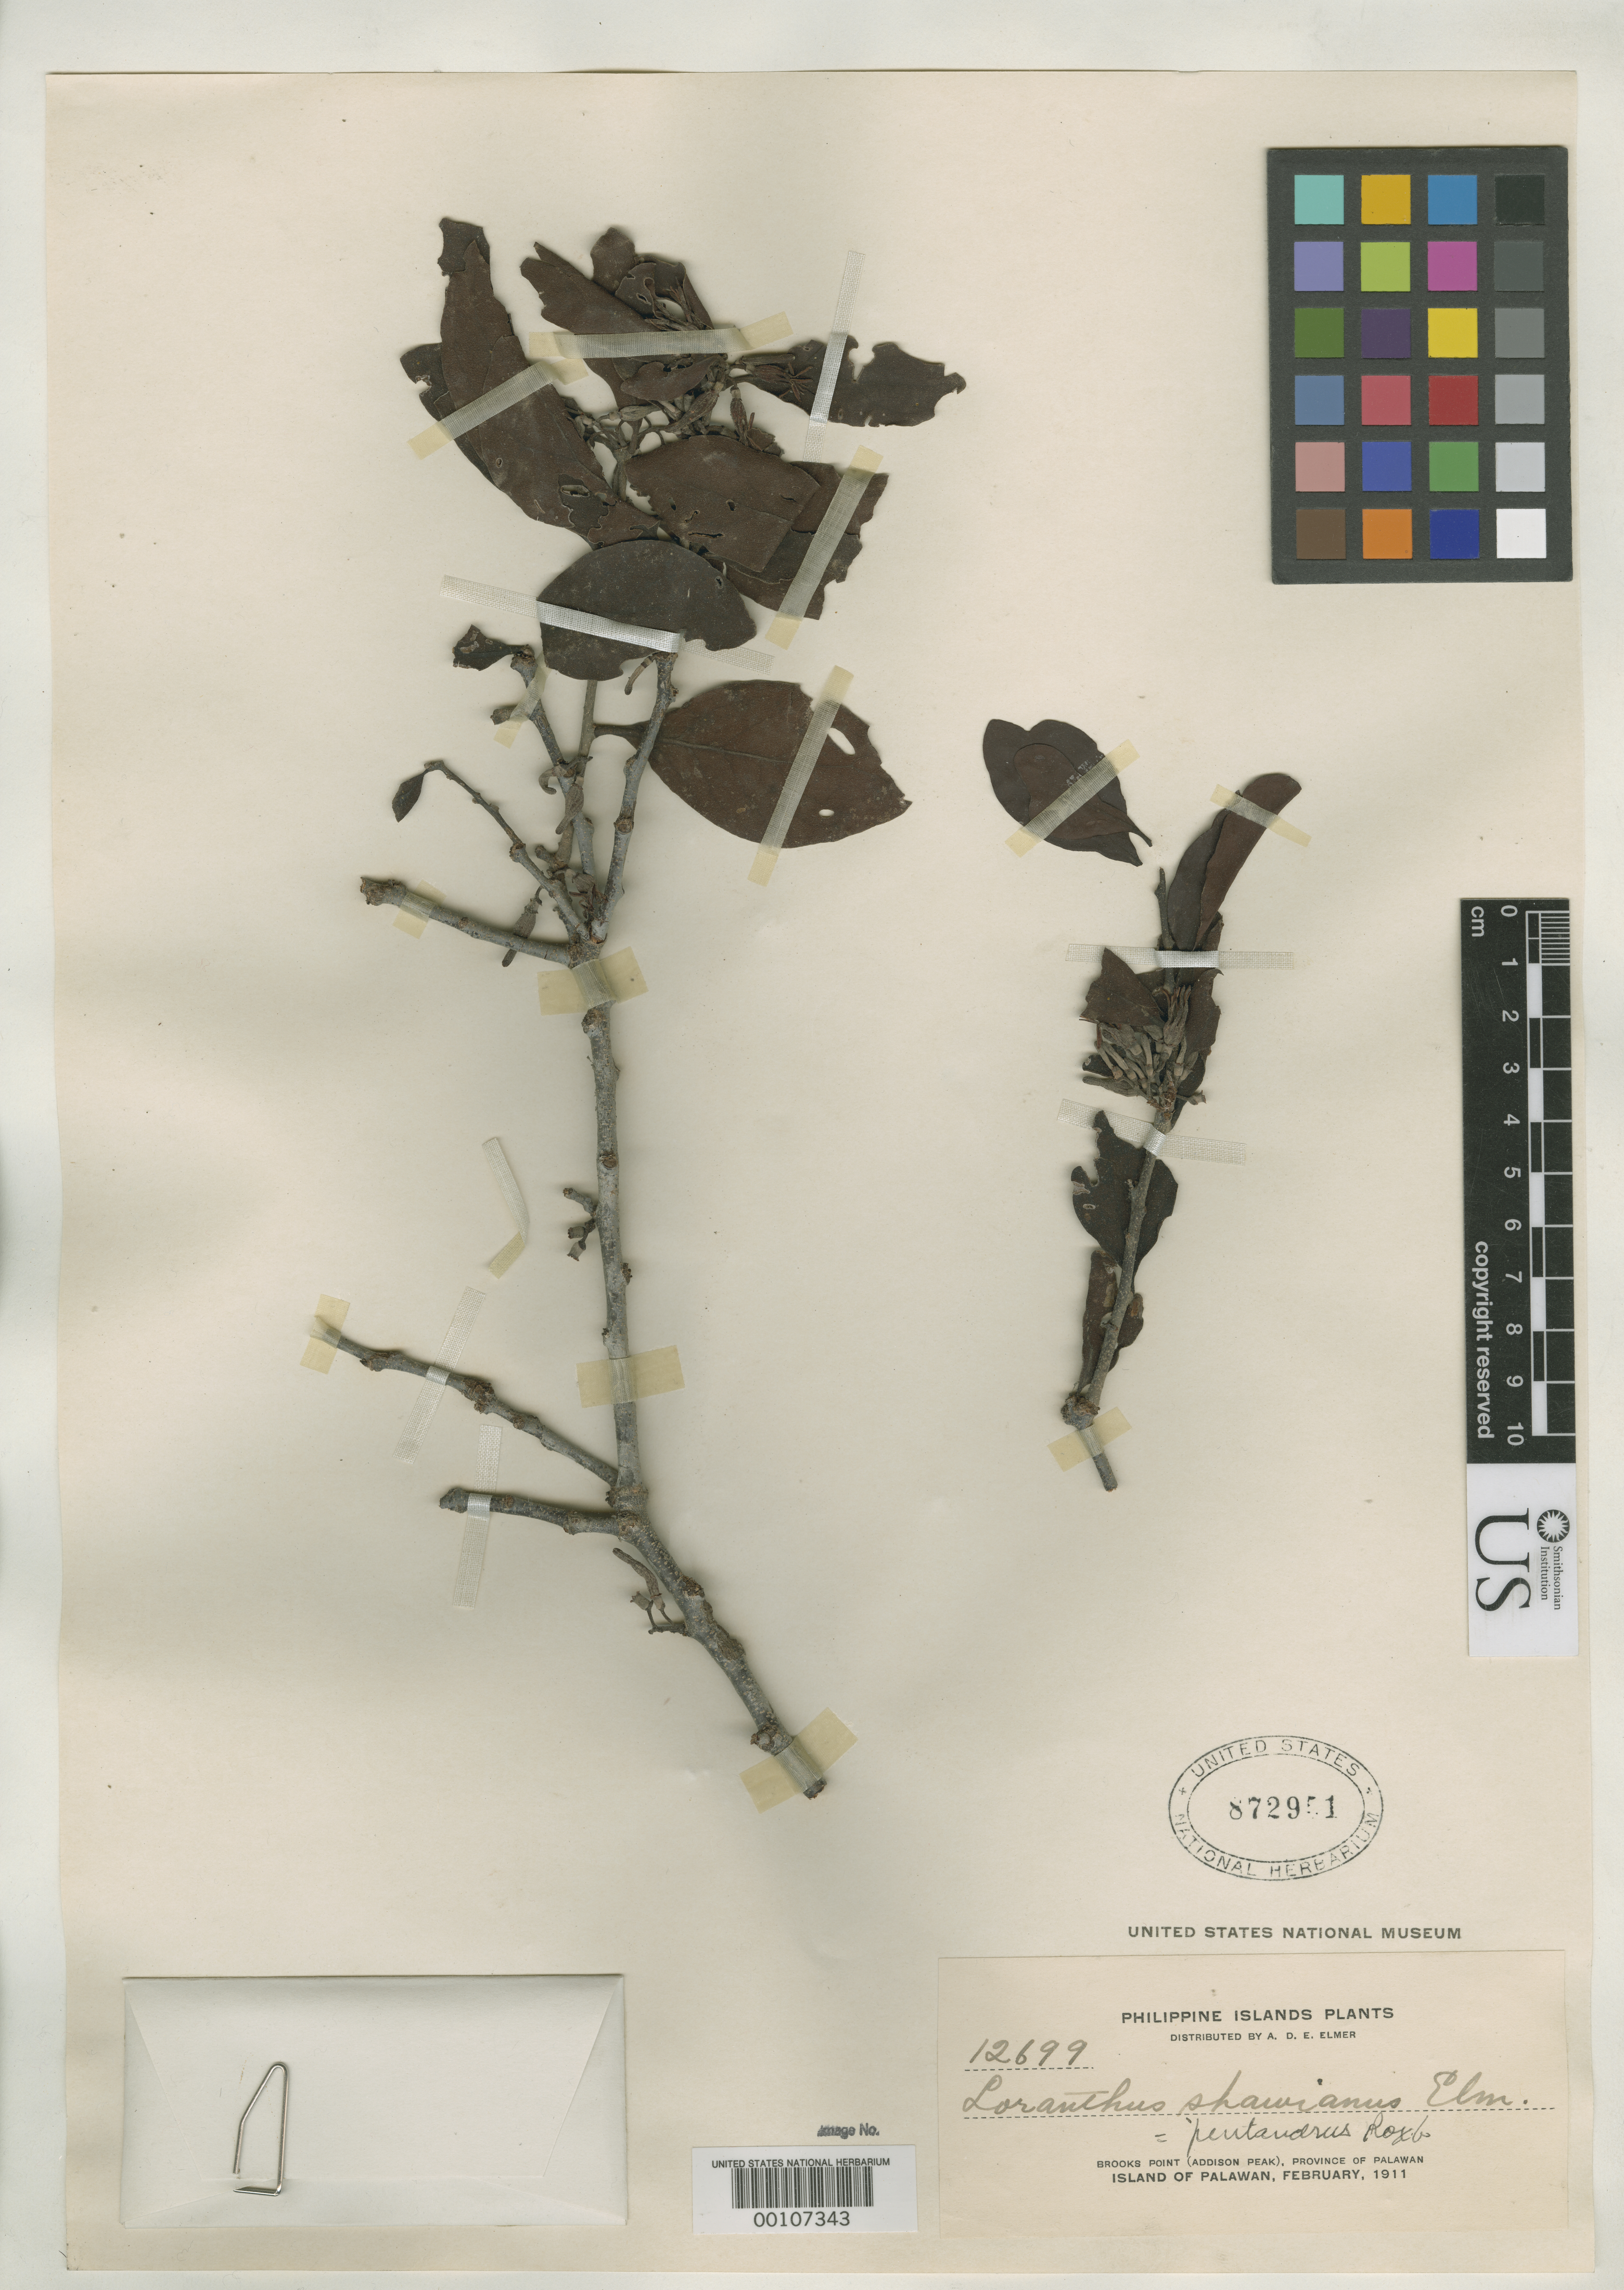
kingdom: Plantae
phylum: Tracheophyta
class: Magnoliopsida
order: Santalales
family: Loranthaceae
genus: Loranthus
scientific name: Loranthus shawianus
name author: Elmer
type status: Isosyntype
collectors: A. D. E. Elmer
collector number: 12699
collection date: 1911-02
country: Philippines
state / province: Mimaropa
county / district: Palawan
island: Palawan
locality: Brooks Point (Addison Peak), Province of Palawan, Island of Palawan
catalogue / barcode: US 872951